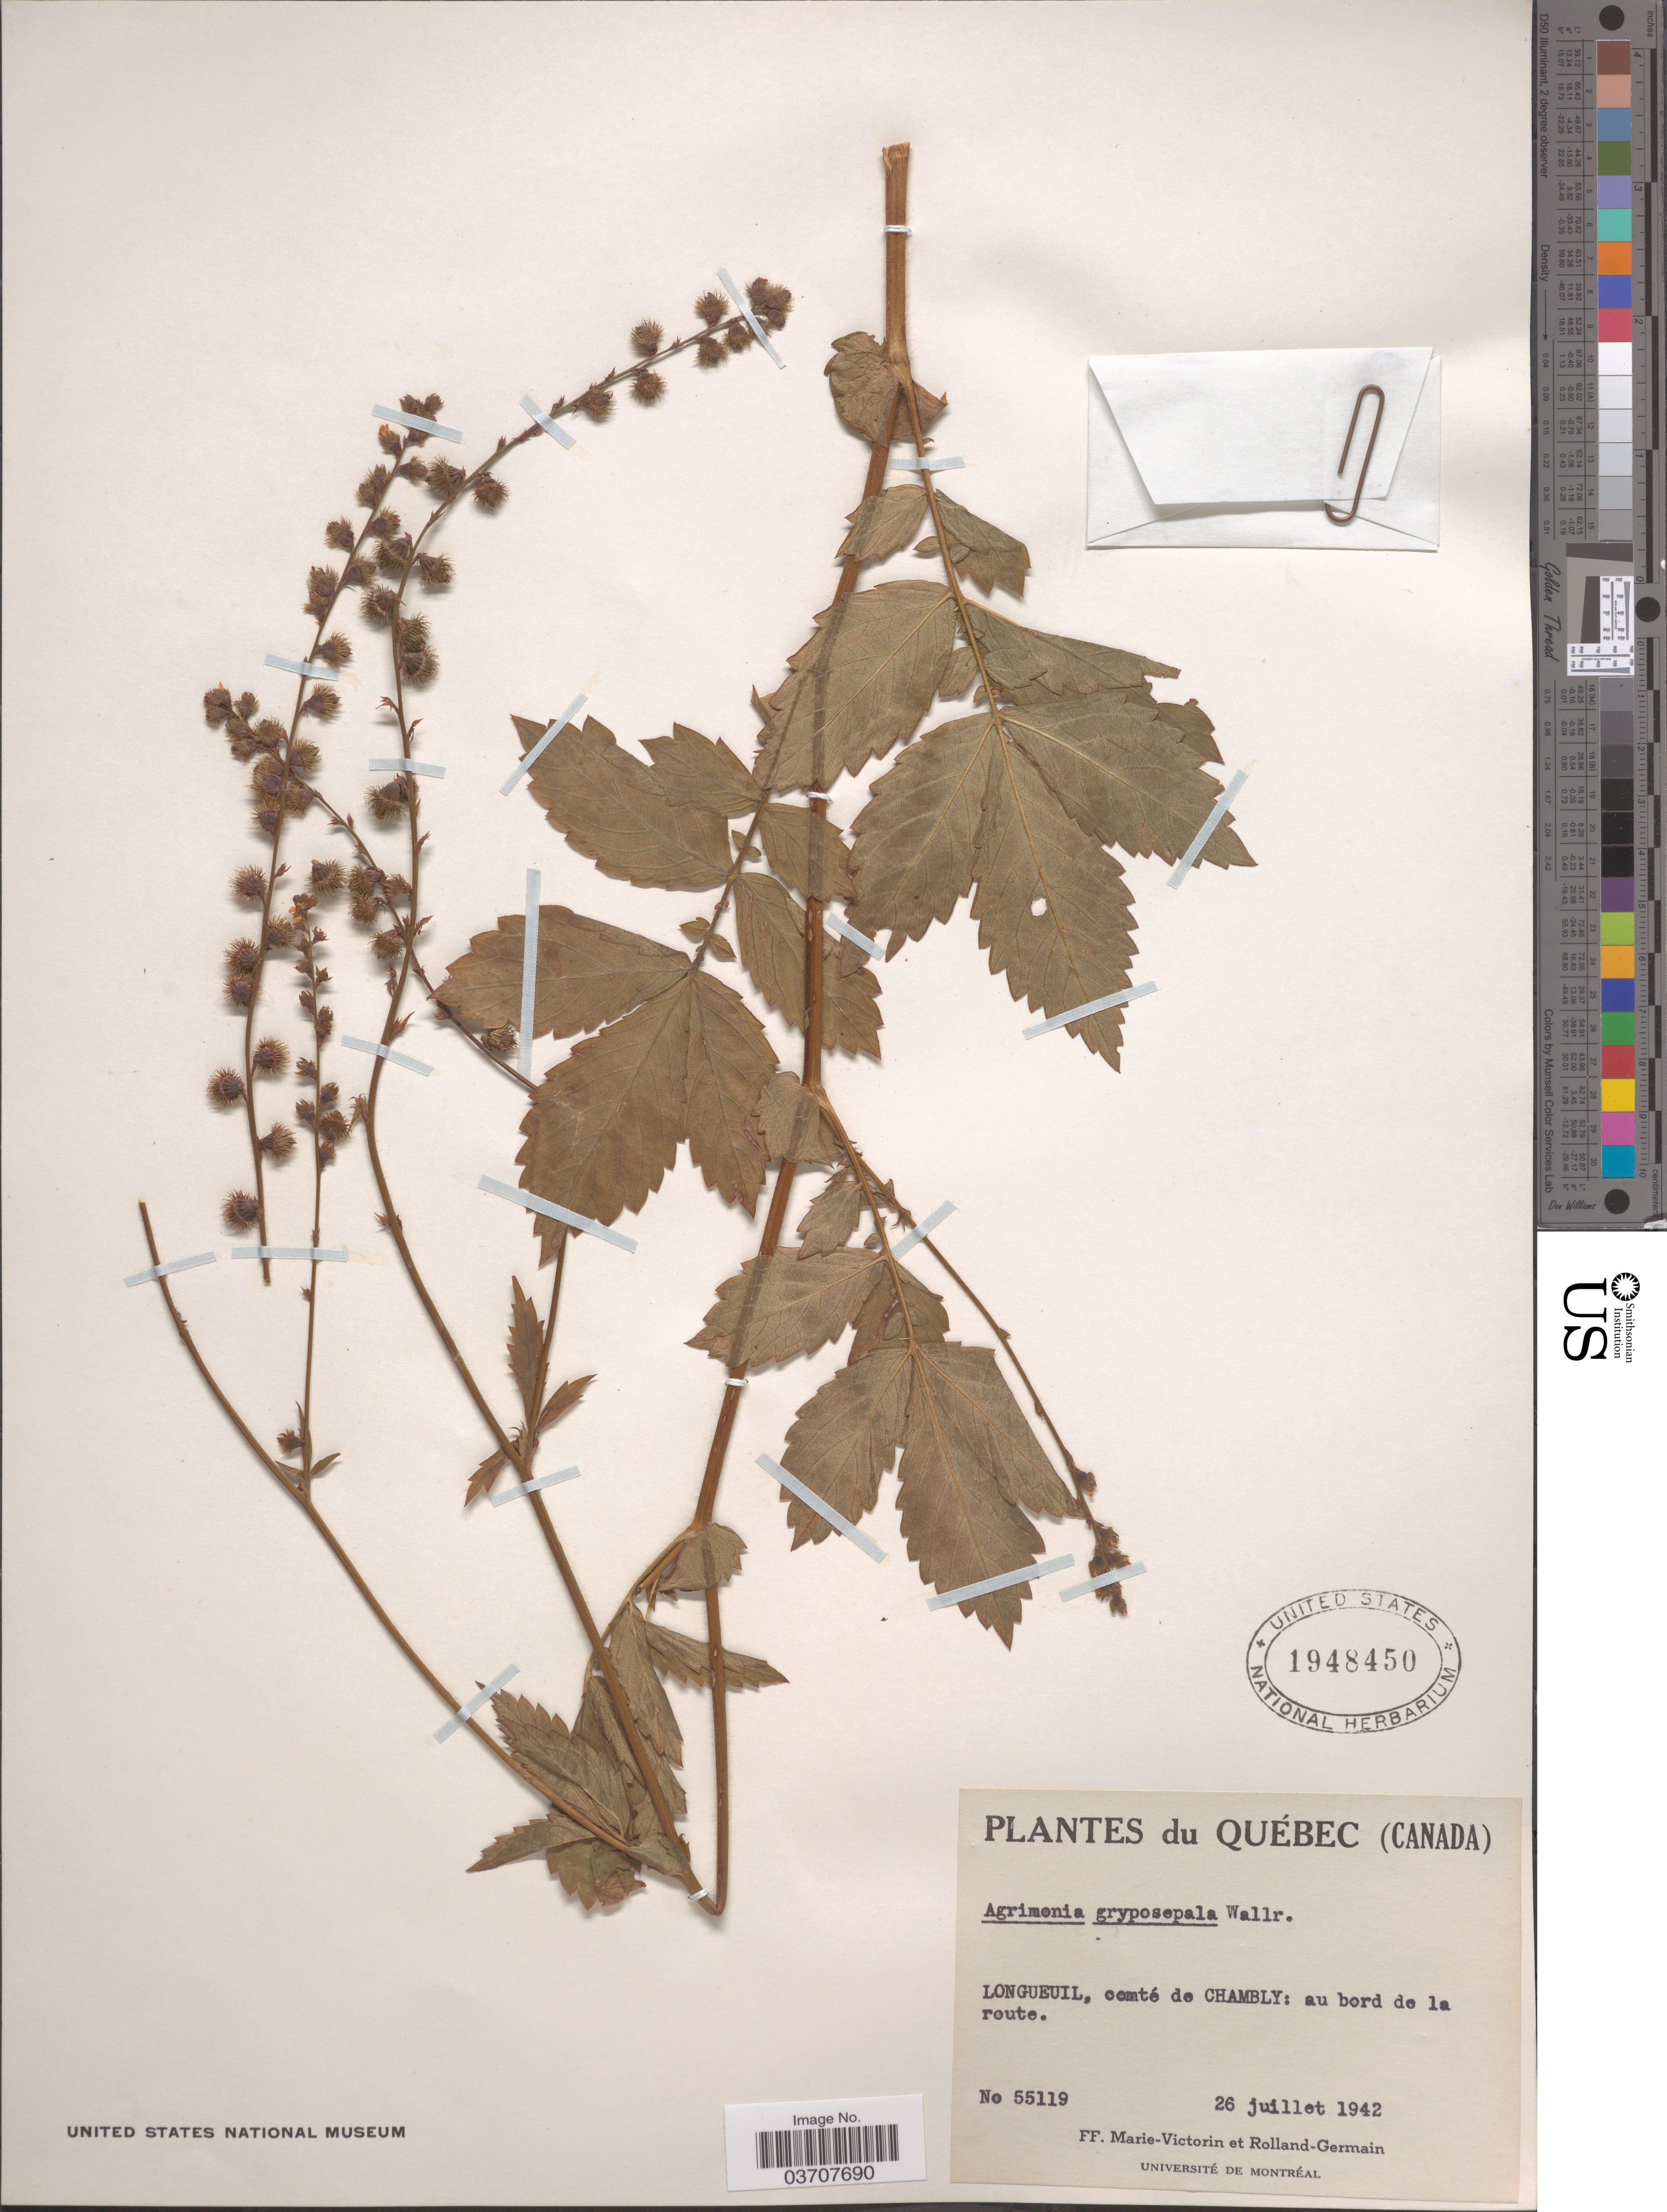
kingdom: Plantae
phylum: Tracheophyta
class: Magnoliopsida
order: Rosales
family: Rosaceae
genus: Agrimonia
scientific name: Agrimonia gryposepala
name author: Wallr.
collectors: F. Marie-Victorin & Rolland-Germain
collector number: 55119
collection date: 1942-07-26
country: Canada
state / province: Quebec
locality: Longueuil, comté de Chambly; au bord de la route.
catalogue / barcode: US 1948450